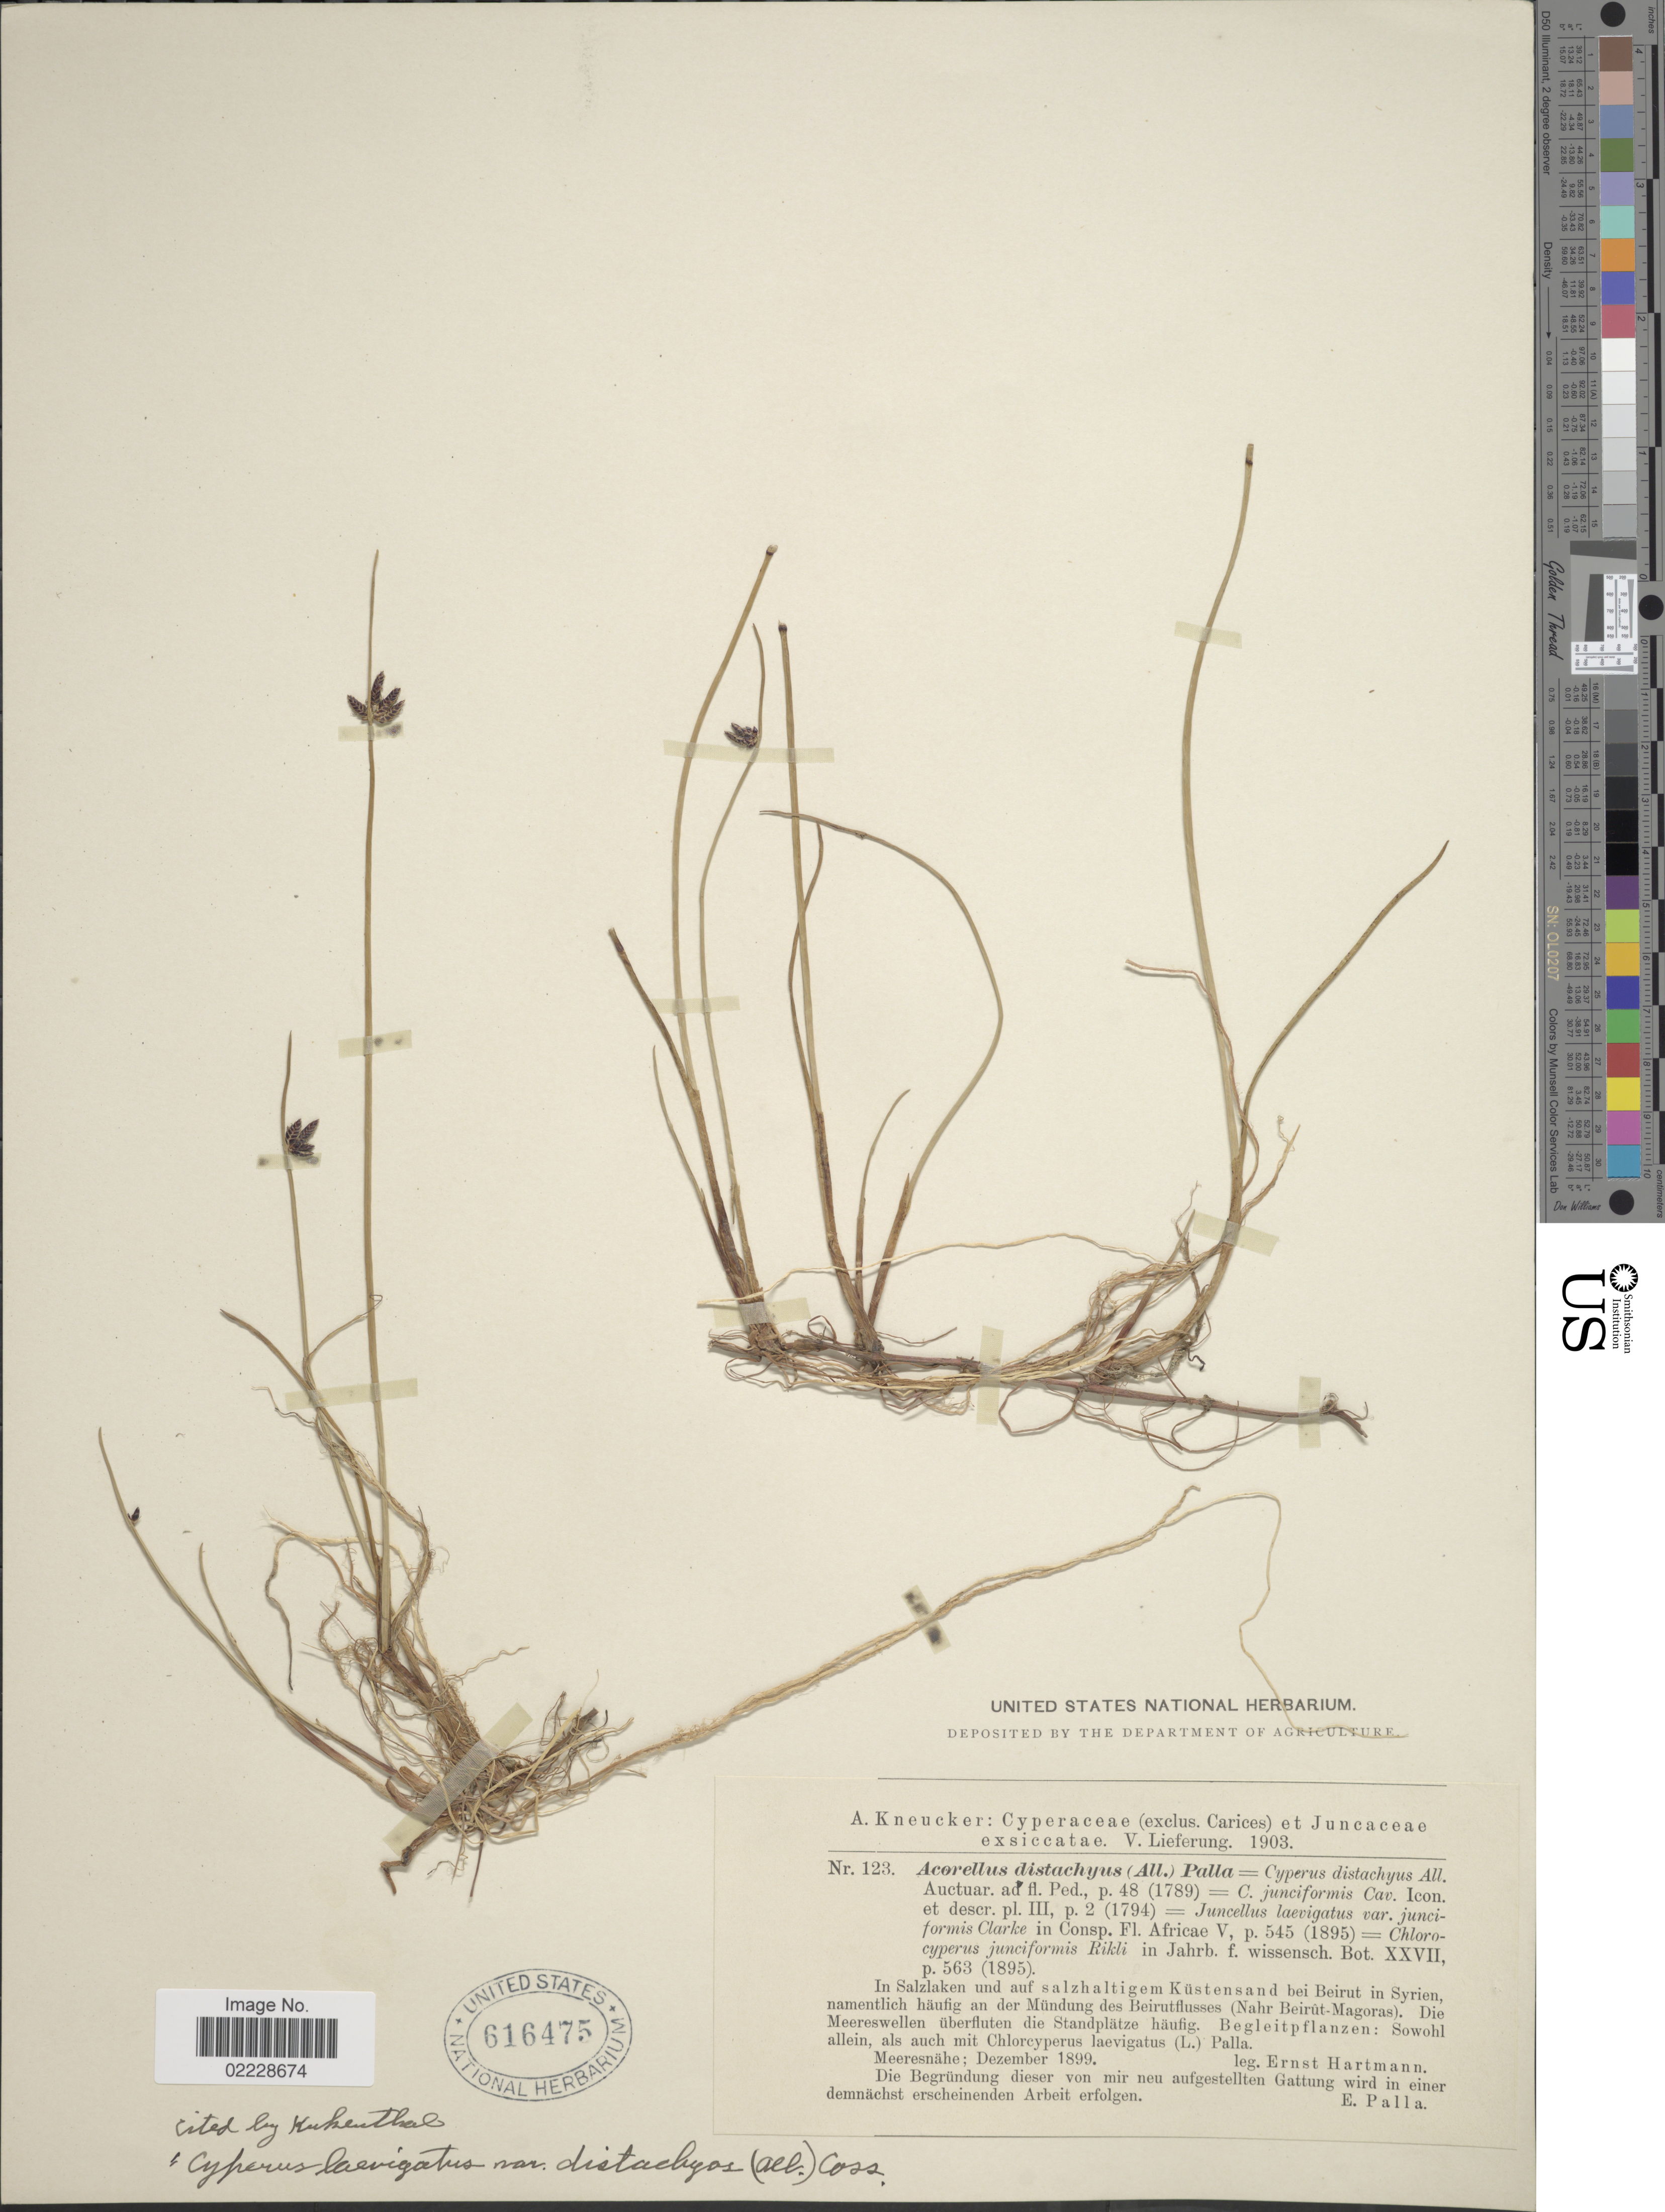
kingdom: Plantae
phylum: Tracheophyta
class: Liliopsida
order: Poales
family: Cyperaceae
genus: Cyperus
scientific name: Cyperus laevigatus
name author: L.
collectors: E. Hartmann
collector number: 123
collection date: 1899-12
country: Lebanon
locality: In Salzlaken und auf Salzhaltigem Kustensand bei Beirut in Syrien, namentlich haufig an der Mundung des Beirutflusses (Nahr Beirut-Magoras). Meeresnahe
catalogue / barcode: US 616475